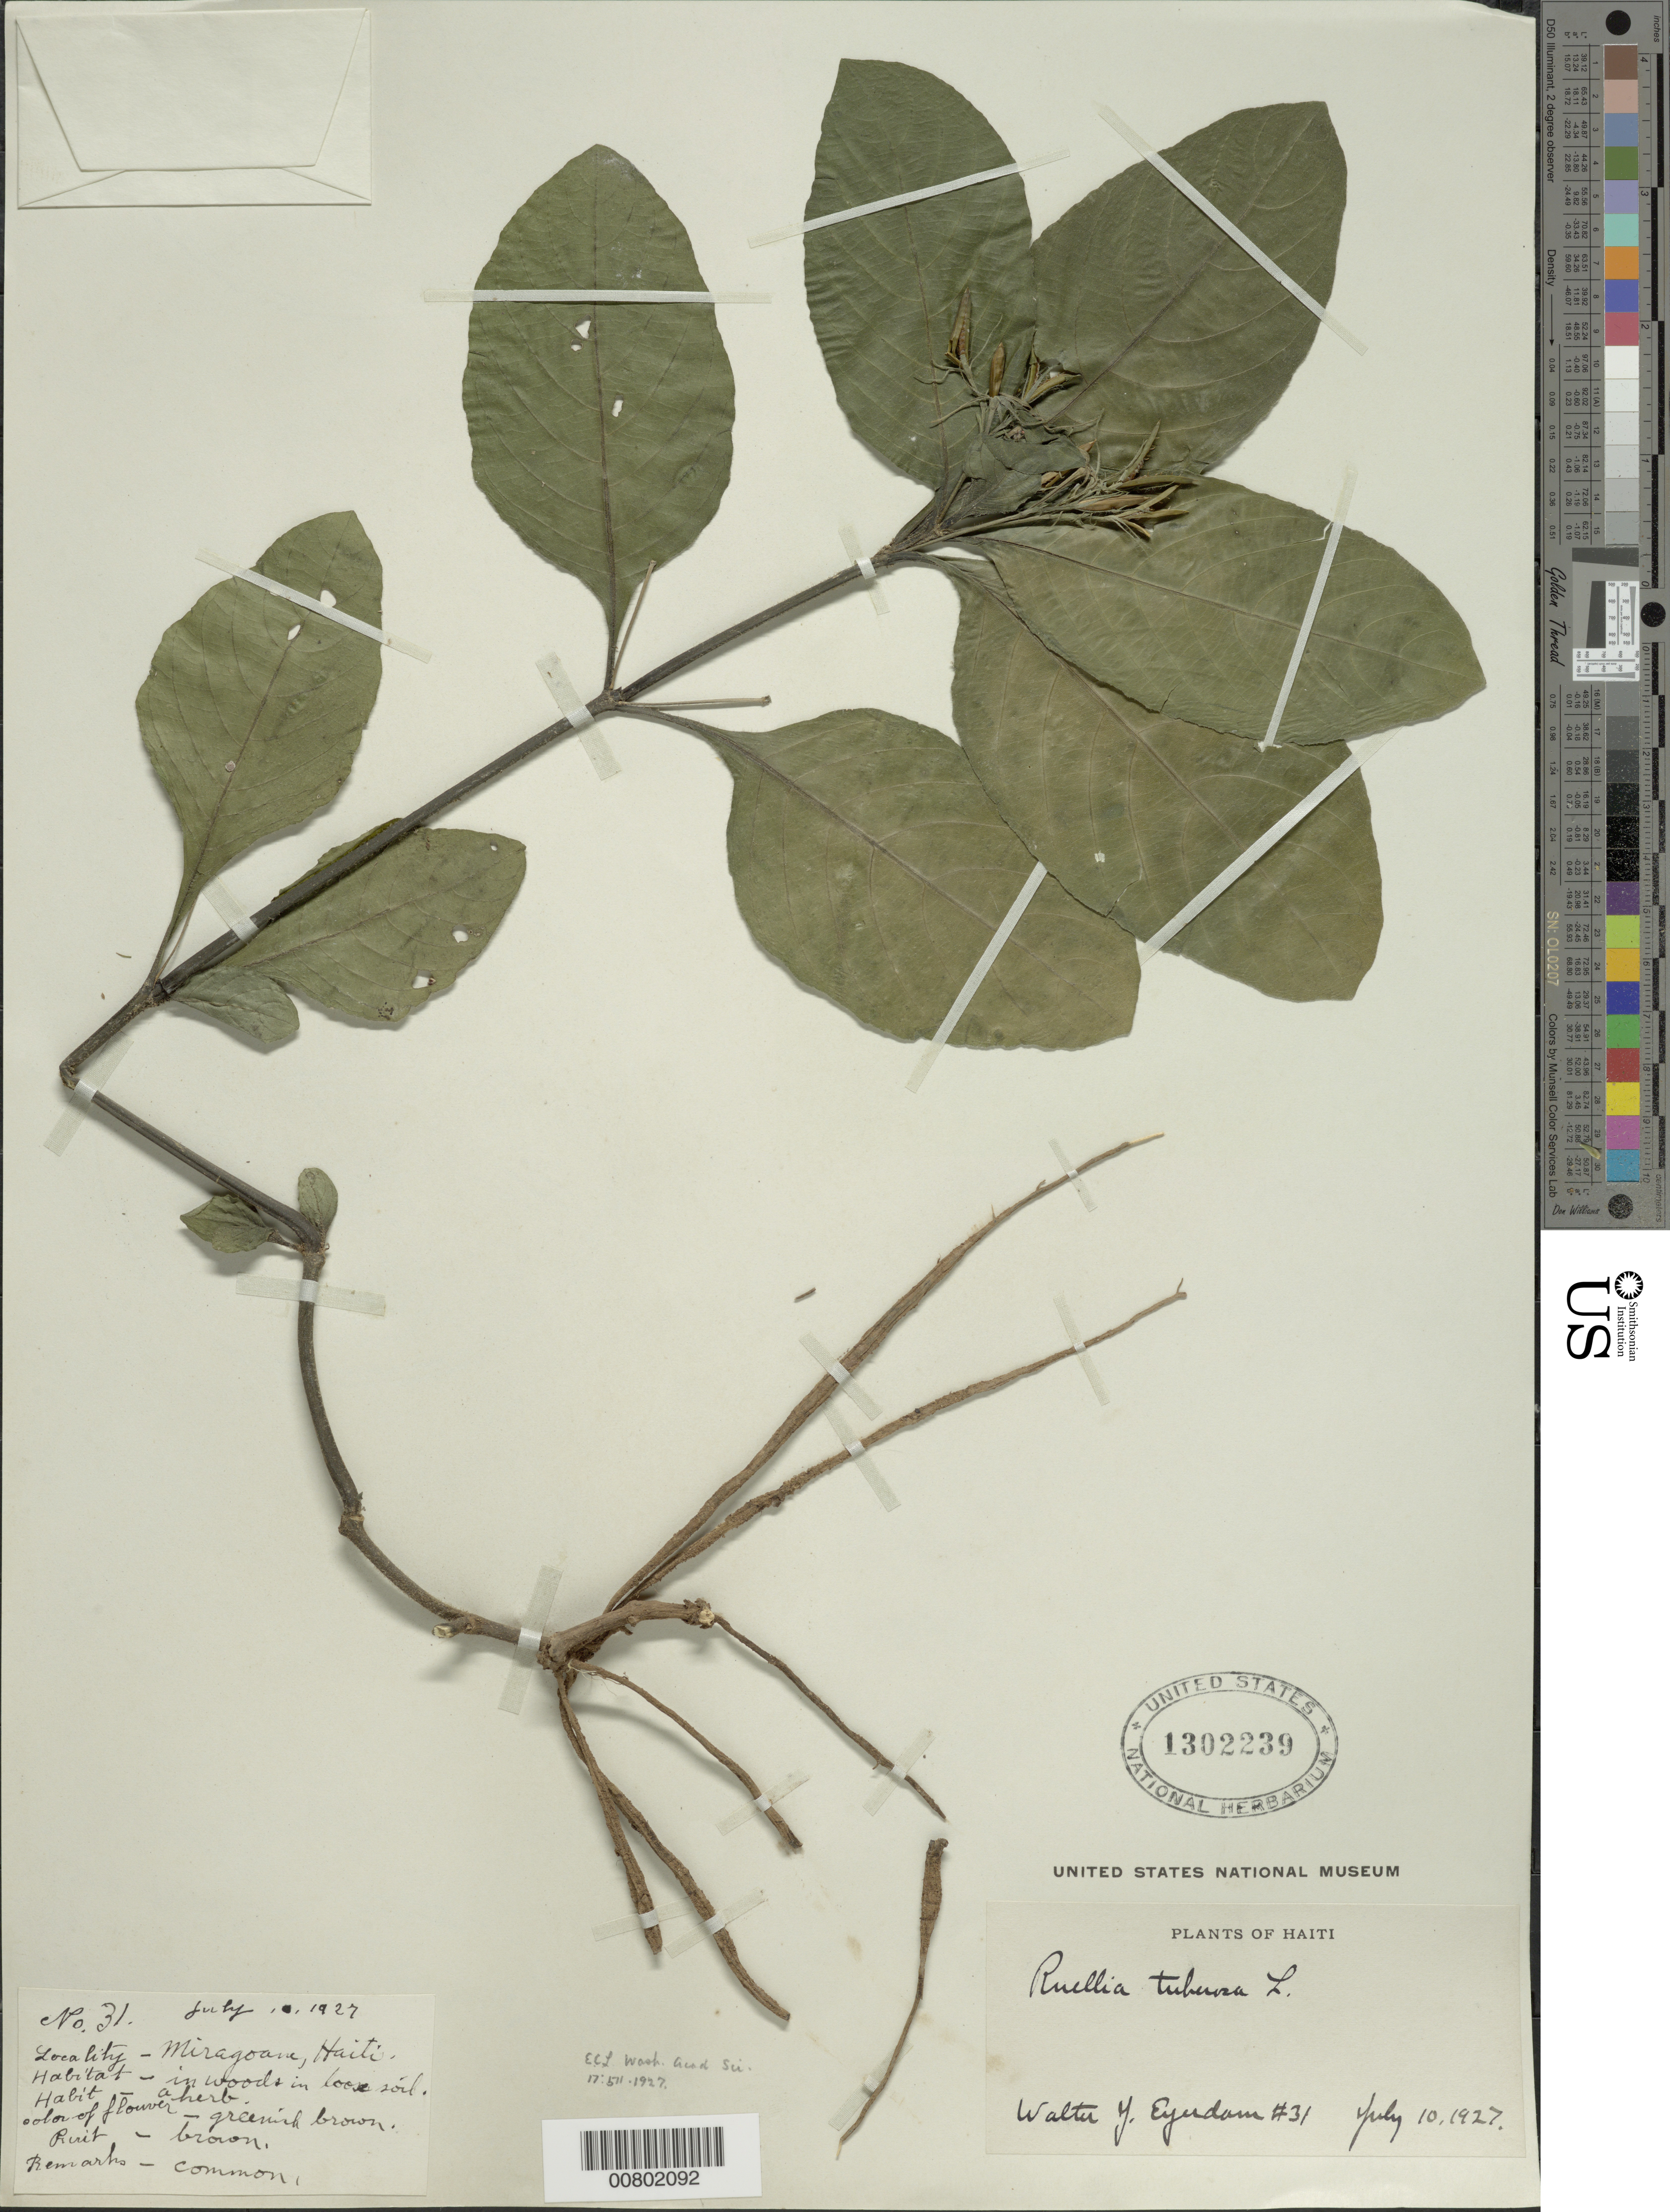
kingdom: Plantae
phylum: Tracheophyta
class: Magnoliopsida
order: Lamiales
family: Acanthaceae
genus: Ruellia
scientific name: Ruellia tuberosa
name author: L.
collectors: W. J. Eyerdam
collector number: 31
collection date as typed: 10 Jul 1927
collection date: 1927-07-10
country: Haiti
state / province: Grand'Anse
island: Hispaniola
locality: Miragoane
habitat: In woods in loose soil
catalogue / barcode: US 1302239